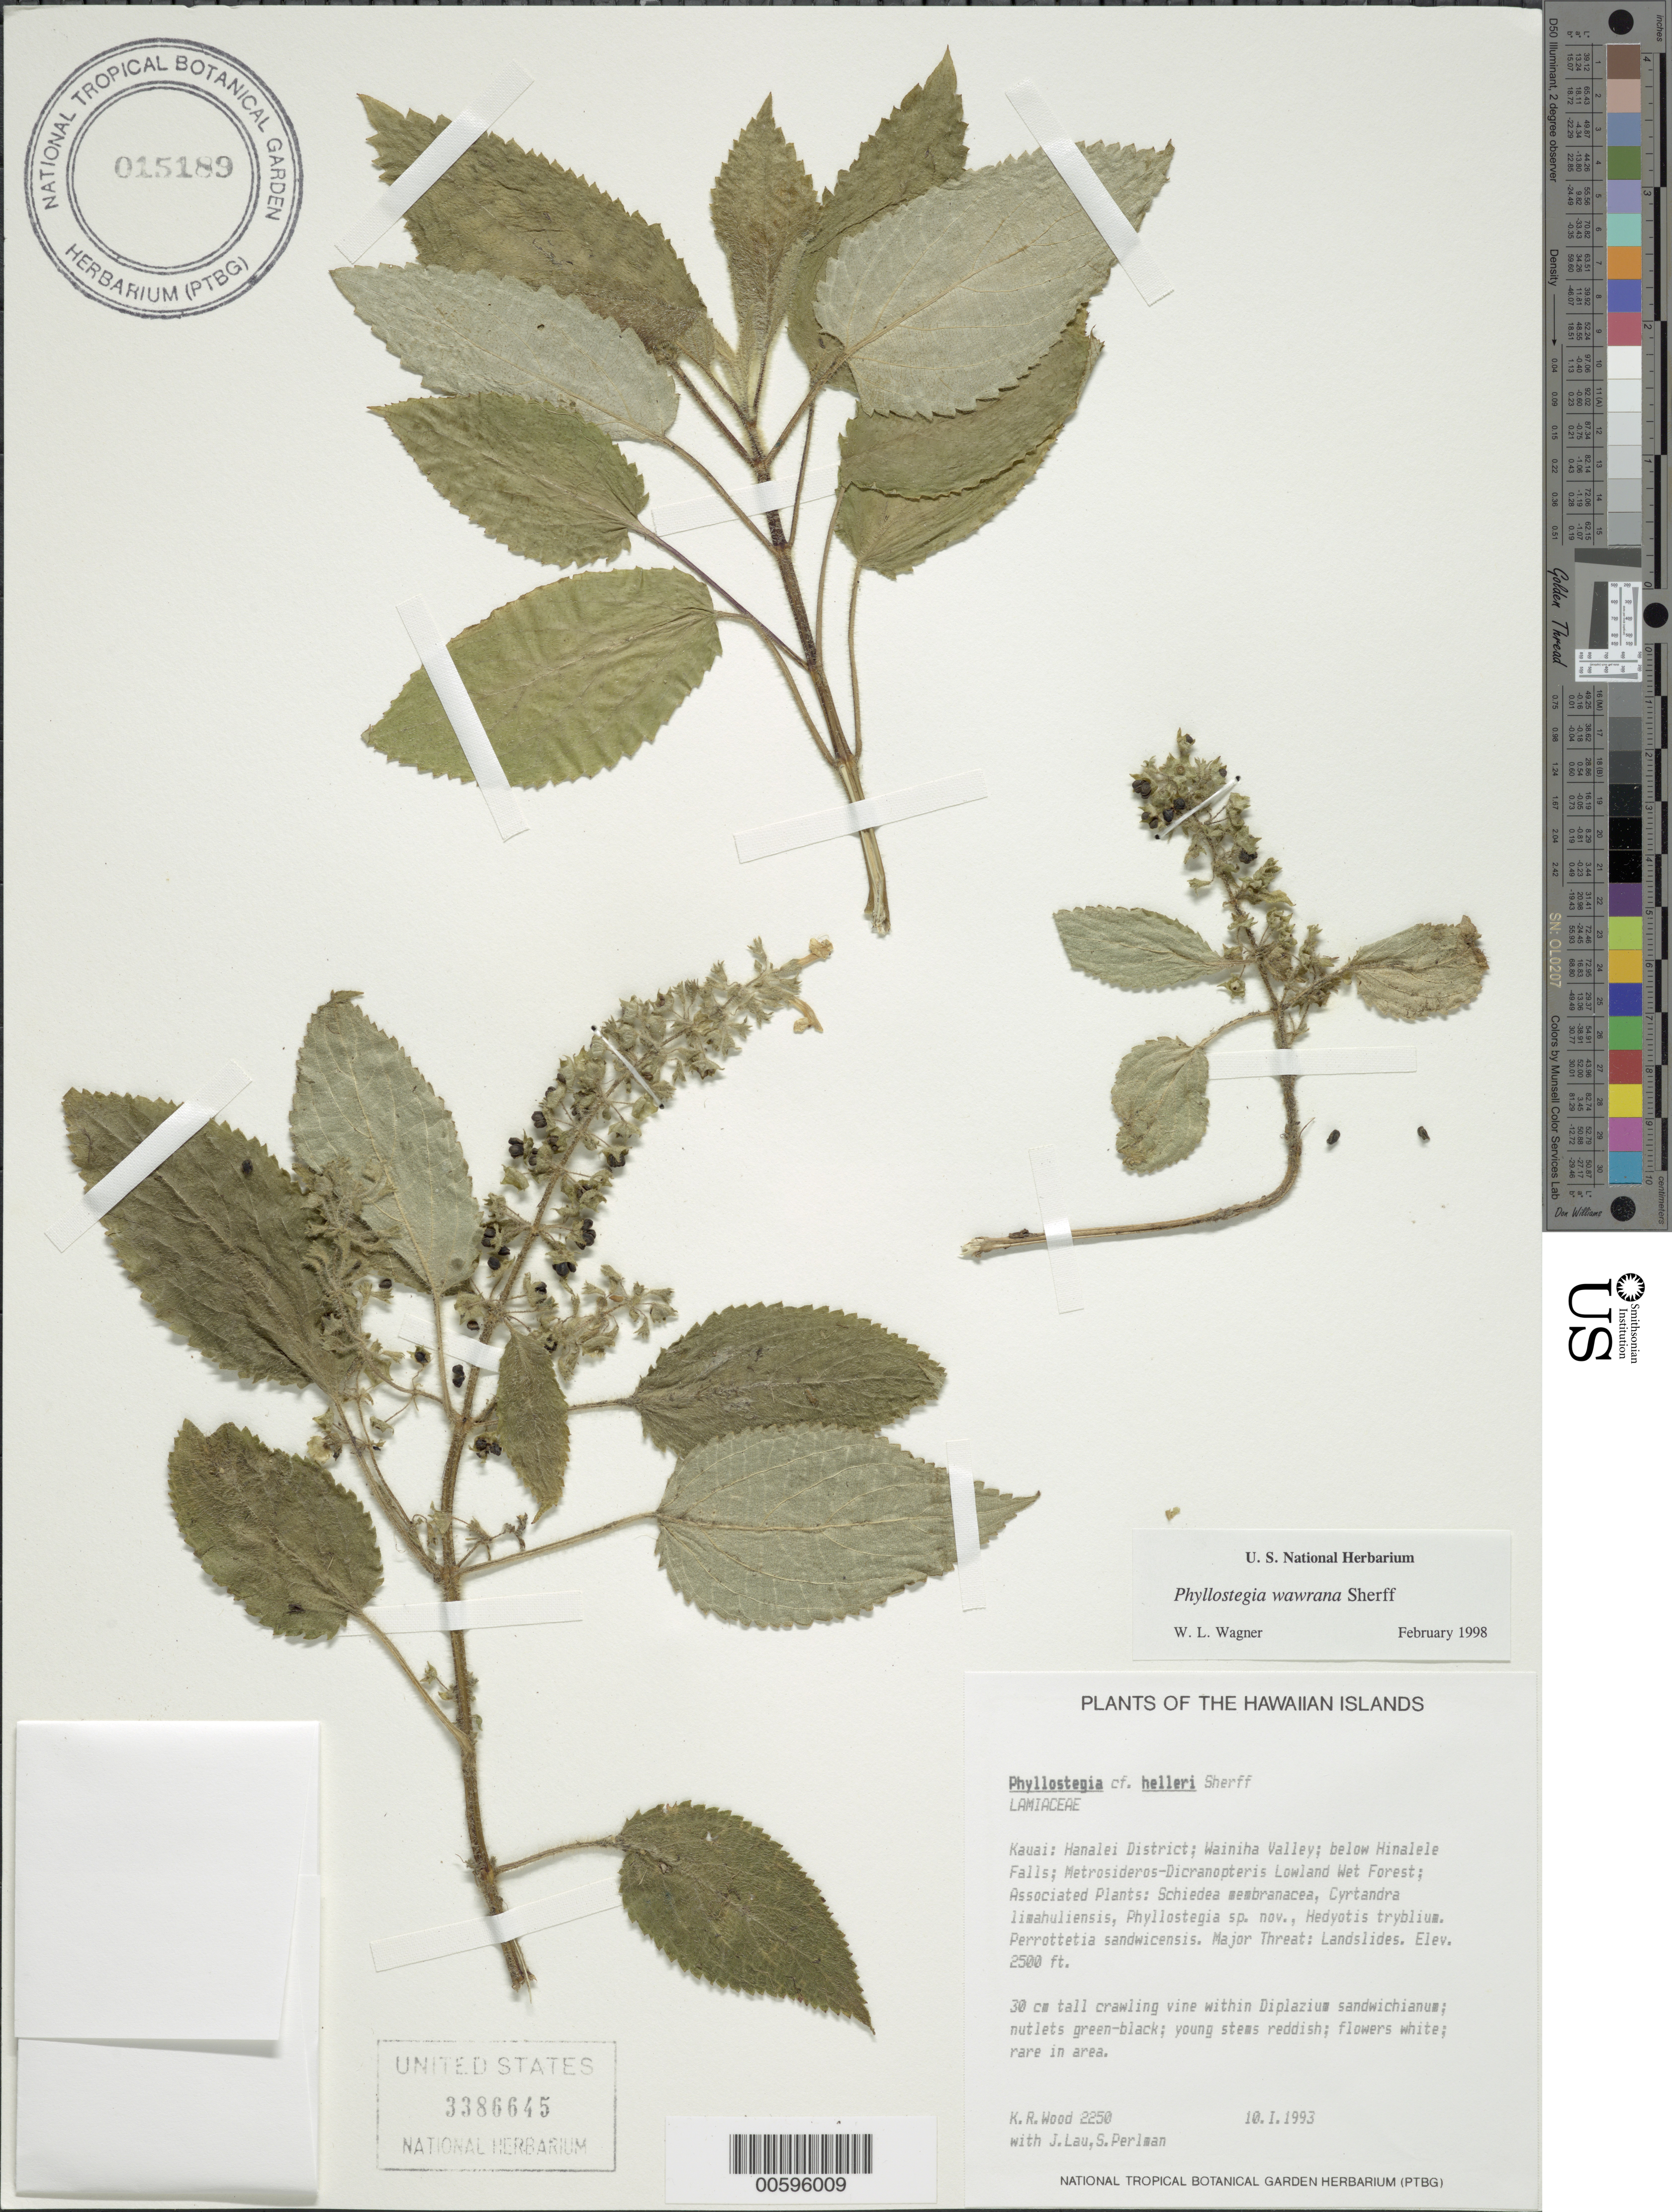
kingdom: Plantae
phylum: Tracheophyta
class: Magnoliopsida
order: Lamiales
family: Lamiaceae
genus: Phyllostegia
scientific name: Phyllostegia wawrana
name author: Sherff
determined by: Wagner, W. L., (BOT), Smithsonian Institution - National Museum of Natural History (UNITED STATES)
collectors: K. R. Wood, J. Lau & S. P. Perlman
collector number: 2250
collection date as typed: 10 Jan 1993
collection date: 1993-01-10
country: United States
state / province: Hawaii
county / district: Kauai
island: Kaua'i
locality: Hanalei Dist; Wainiha Valley; below Hinalele Falls.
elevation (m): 762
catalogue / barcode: US 3386645